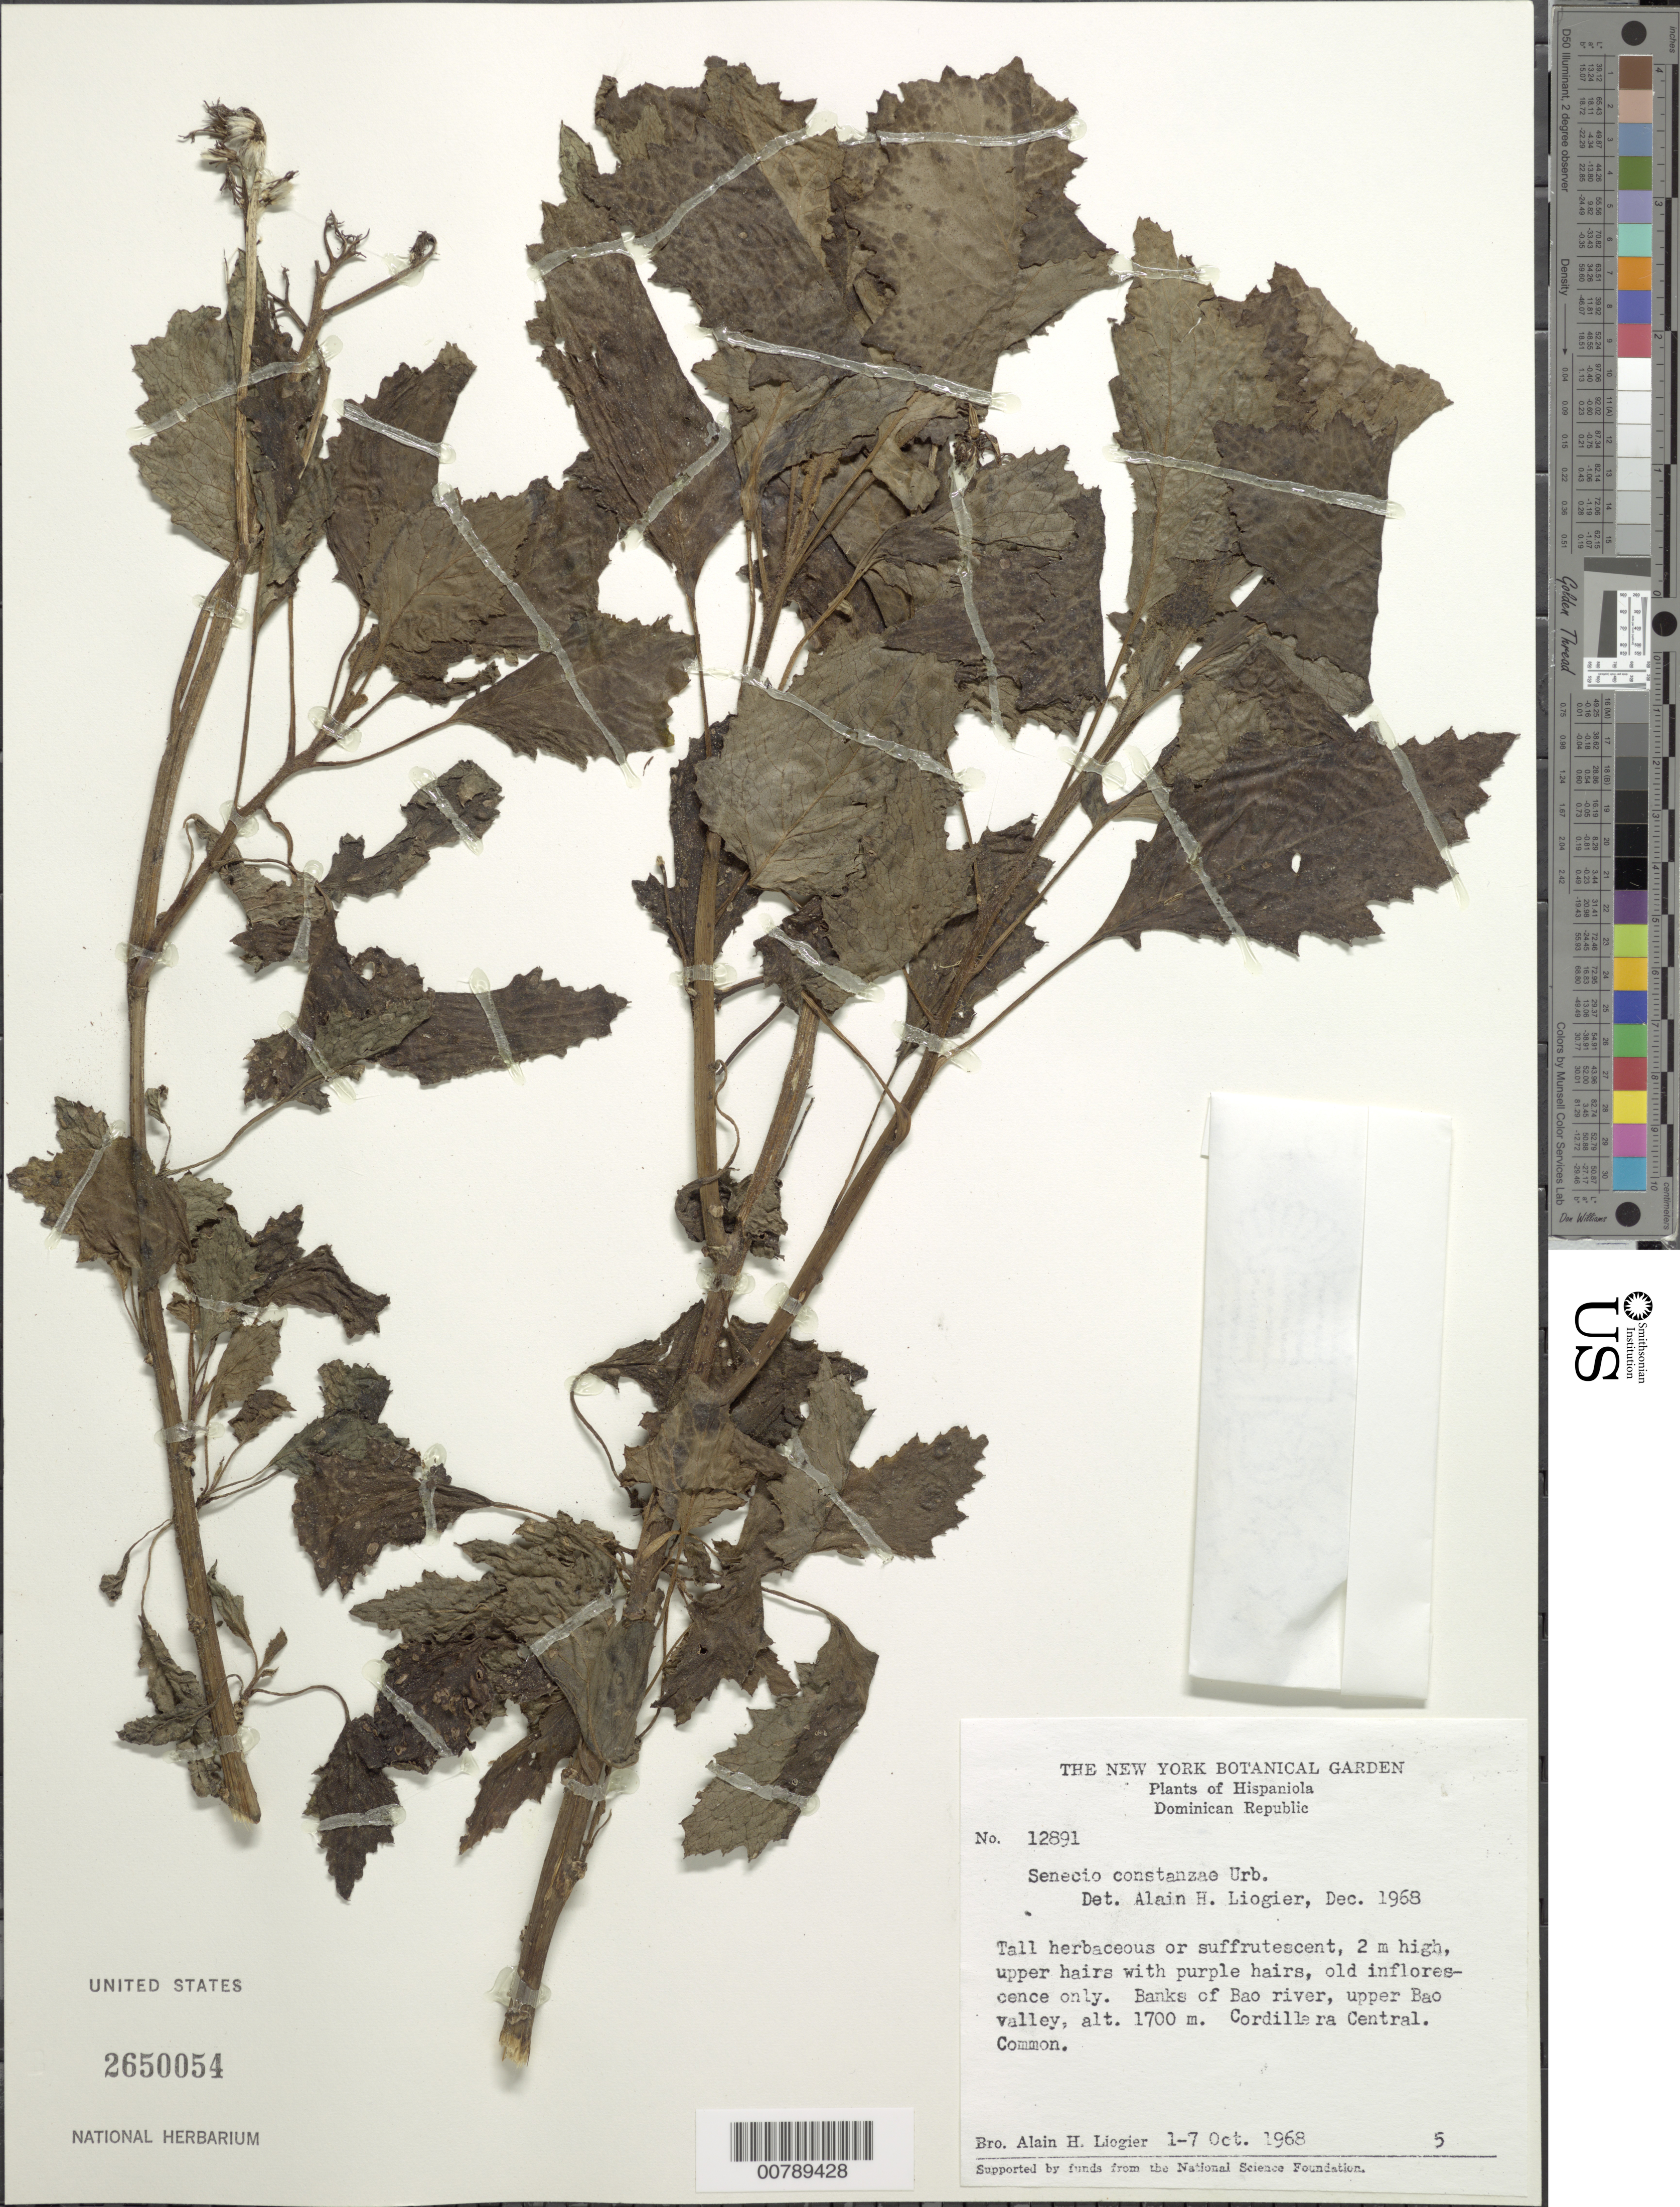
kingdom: Plantae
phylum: Tracheophyta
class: Magnoliopsida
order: Asterales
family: Asteraceae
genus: Senecio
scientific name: Senecio constanzae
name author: Urb.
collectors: A. H. Liogier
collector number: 12891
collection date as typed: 01 Oct 1968 to 07 Oct 1968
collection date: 1968-10-01/1968-10-07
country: Dominican Republic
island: Hispaniola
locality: Banks of Bao River, upper Bao valley. Cordillera Central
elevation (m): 1700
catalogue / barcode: US 2650054